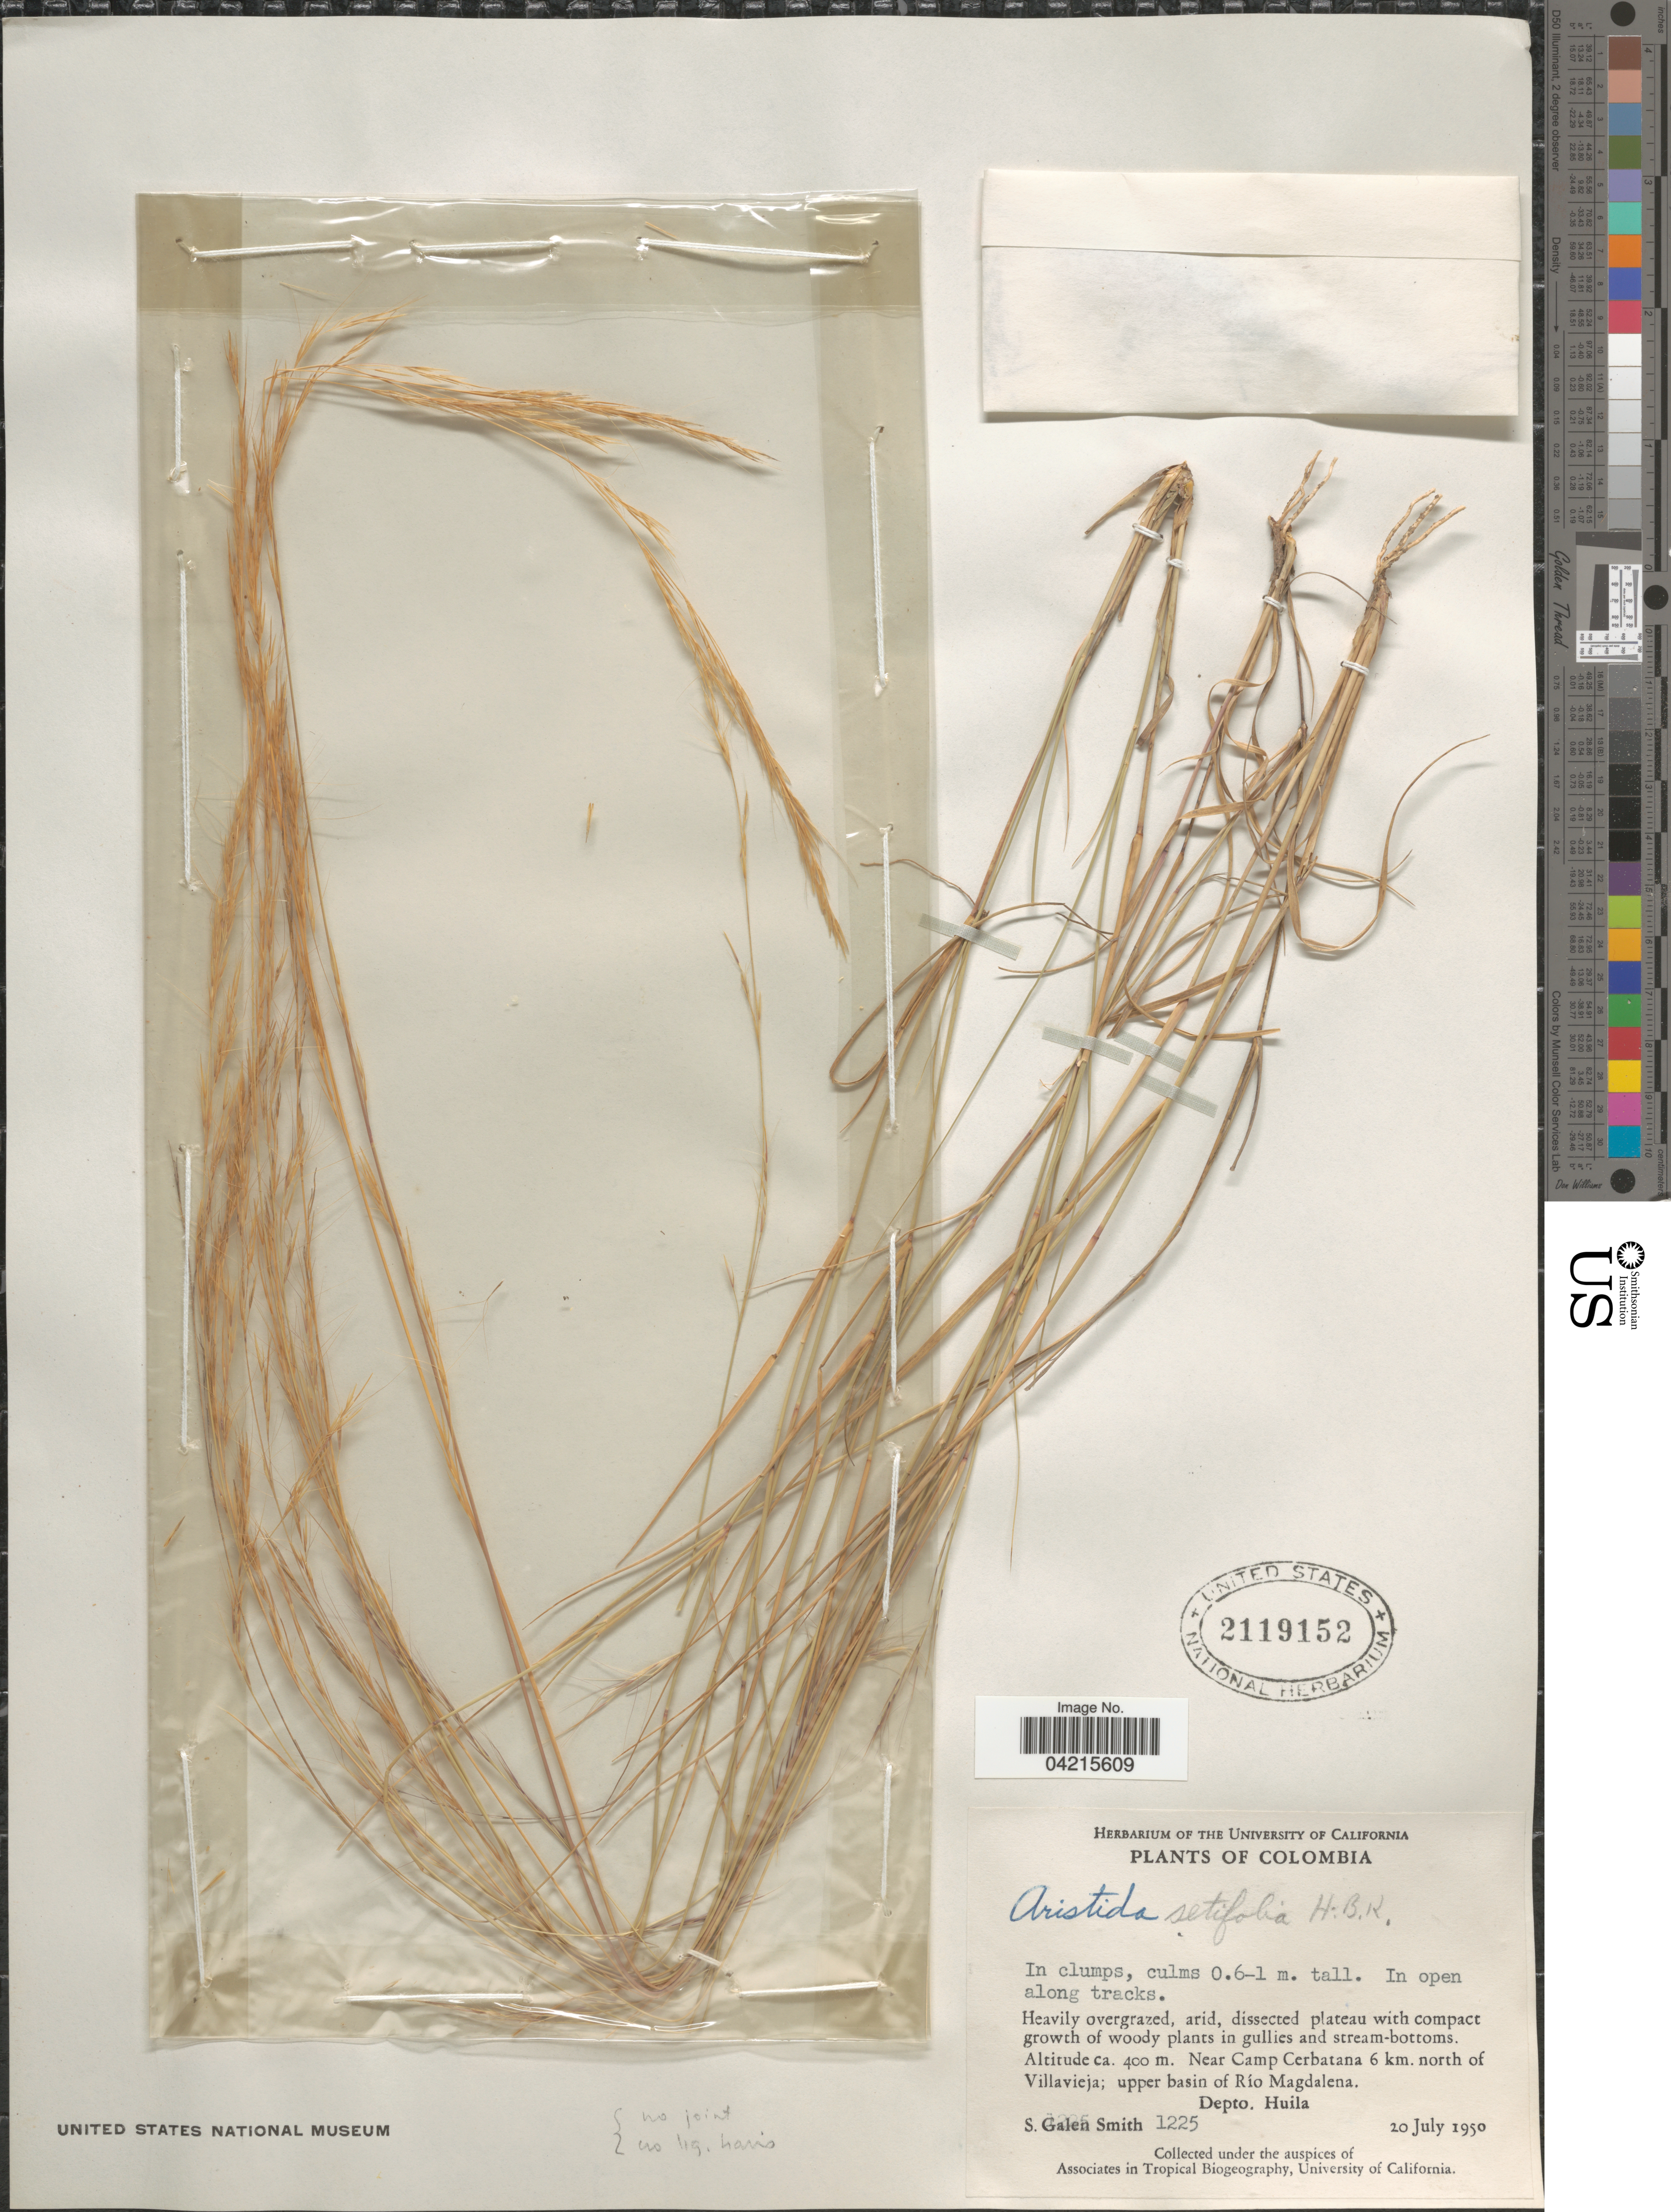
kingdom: Plantae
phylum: Tracheophyta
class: Liliopsida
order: Poales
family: Poaceae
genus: Aristida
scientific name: Aristida setifolia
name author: Kunth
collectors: S. G. Smith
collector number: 1225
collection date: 1950-07-20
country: Colombia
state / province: Huila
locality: In open along tracks. Heavily overgraxed, arid, dissected plateau with compact growth of woody plants in gullies and stream-bottoms. Near Camp Cerbatana 6 km. north of Villavieja; upper basin of Río Magdalena. Depto. Huila.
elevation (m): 400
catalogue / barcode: US 2119152